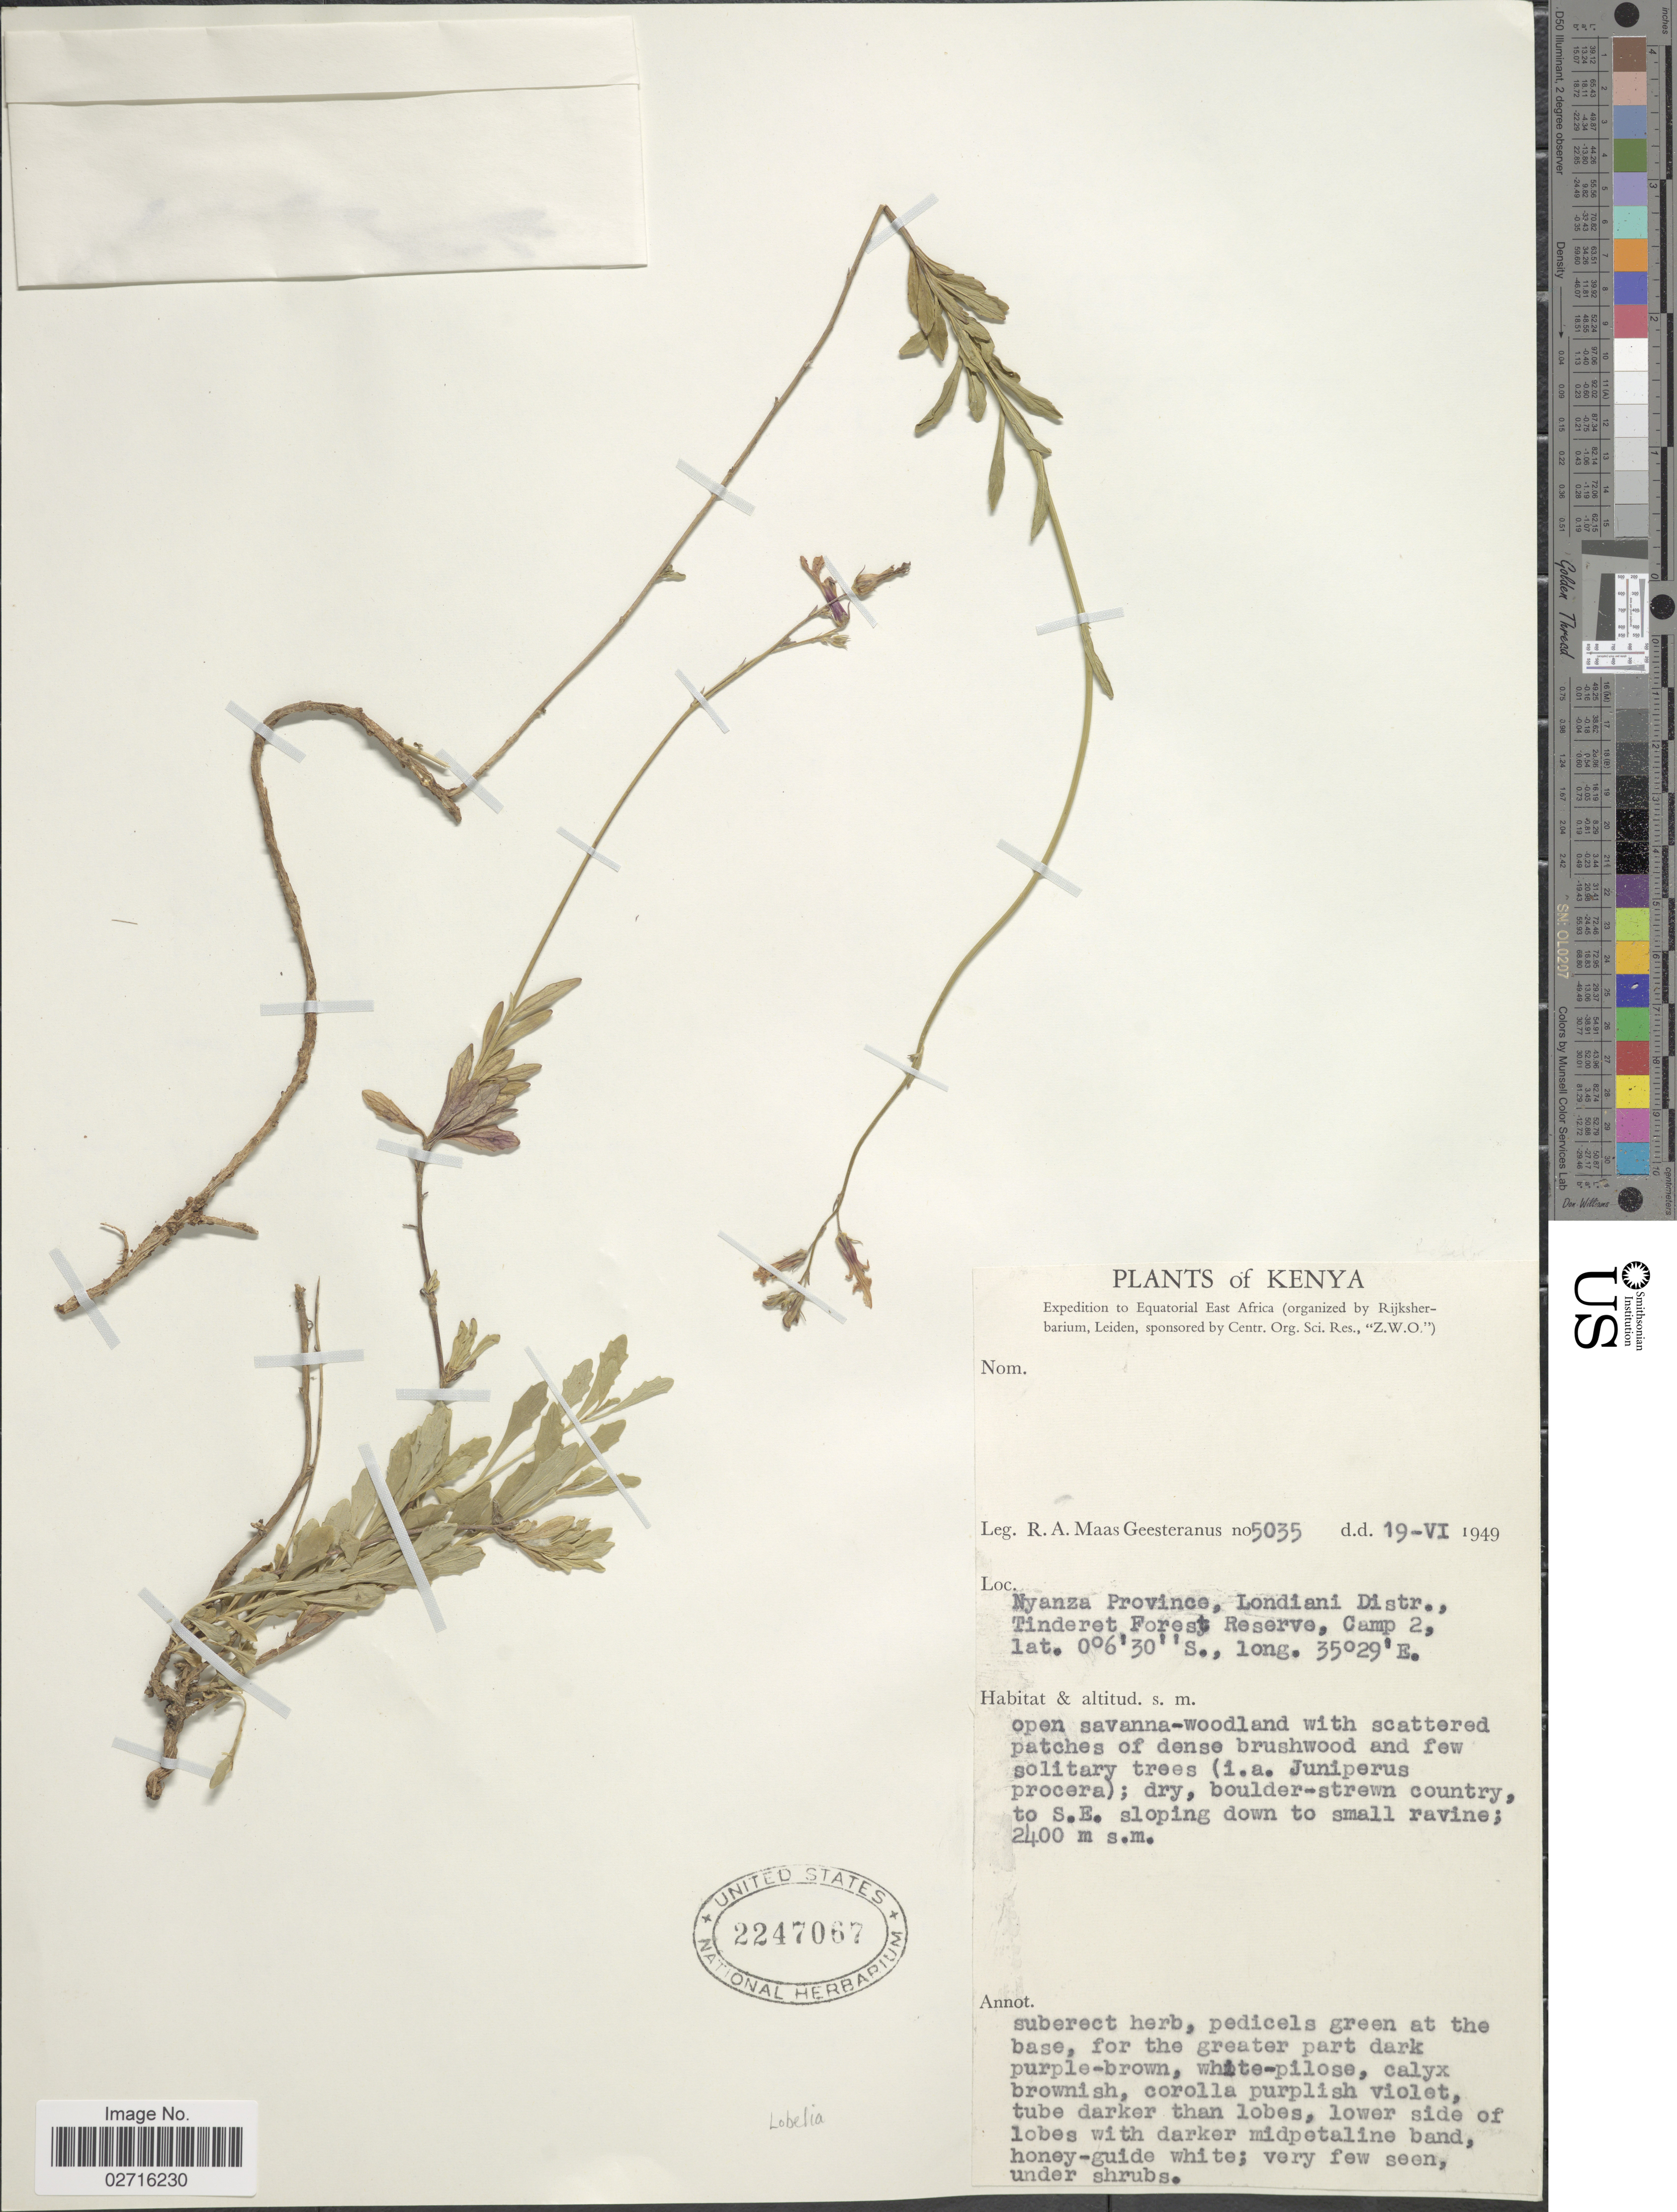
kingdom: Plantae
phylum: Tracheophyta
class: Magnoliopsida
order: Asterales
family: Campanulaceae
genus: Lobelia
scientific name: Lobelia sp.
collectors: R. A. Maas Geesteranus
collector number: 5035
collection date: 1949-06-19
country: Kenya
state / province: Kericho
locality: Londiani Distr., Tinderet Forest Reserve, Camp 2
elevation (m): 2400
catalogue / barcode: US 2247067